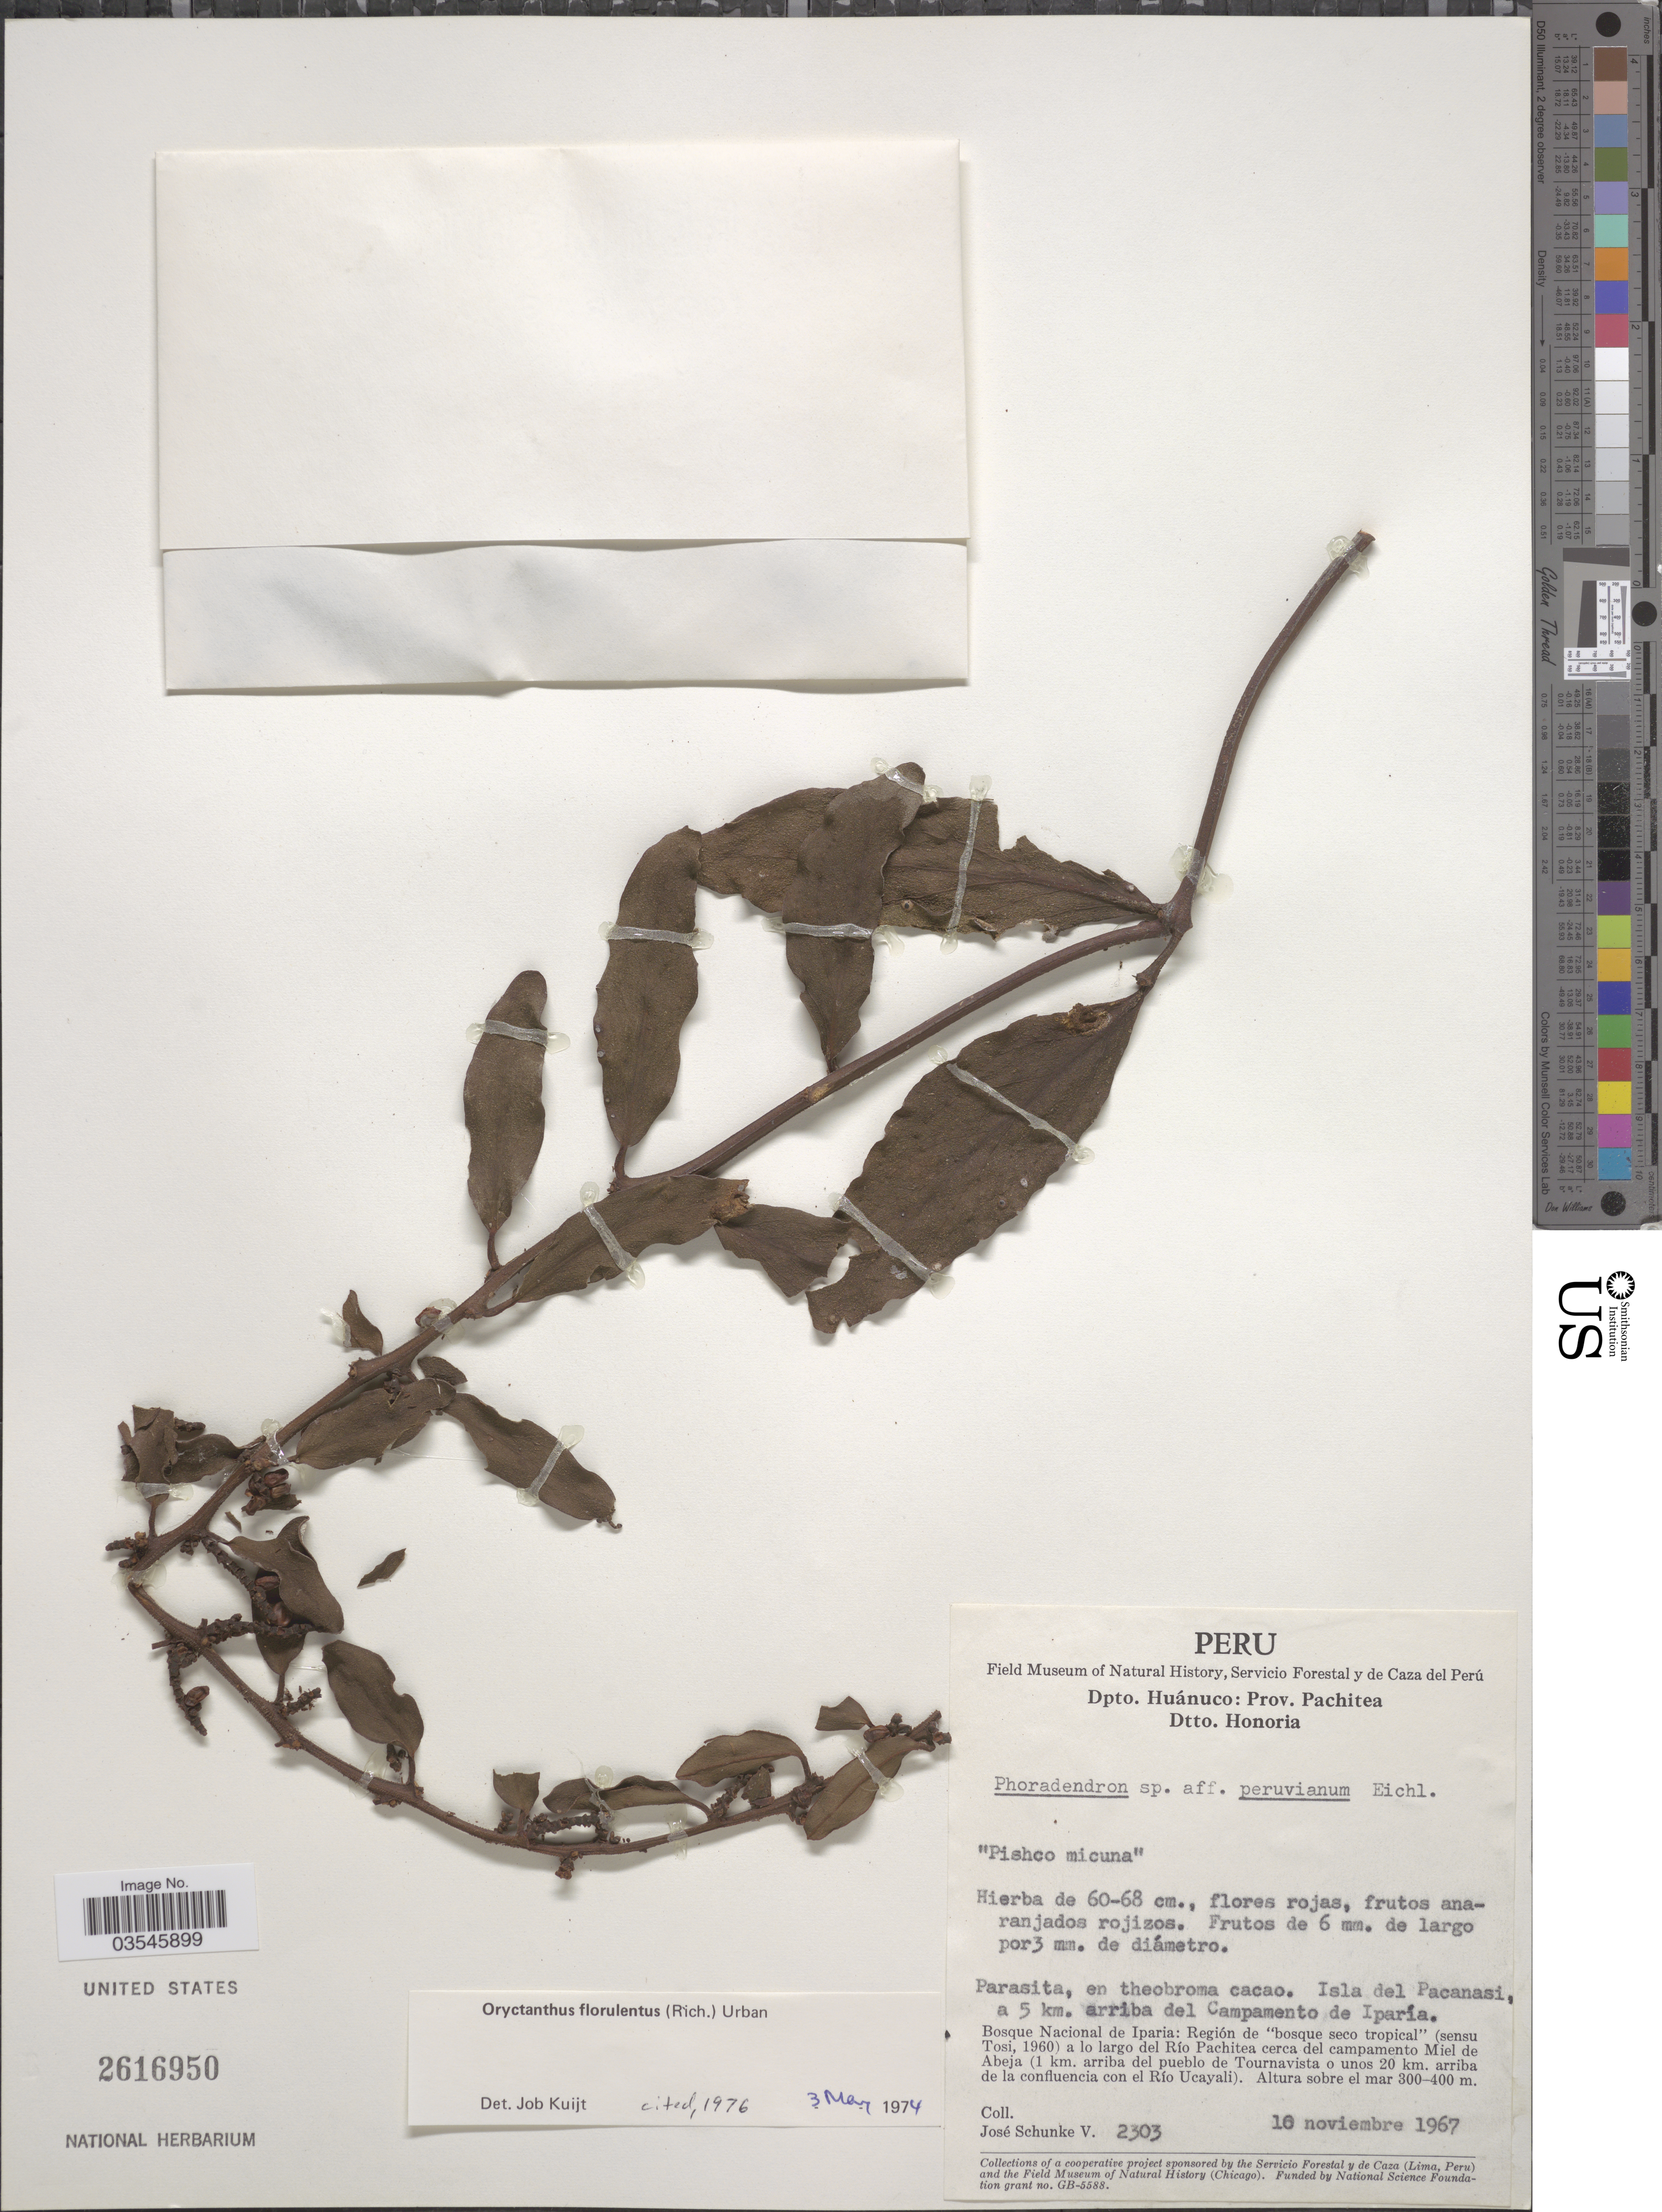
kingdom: Plantae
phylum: Tracheophyta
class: Magnoliopsida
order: Santalales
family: Loranthaceae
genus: Oryctanthus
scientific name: Oryctanthus florulentus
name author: (Rich.) Tiegh.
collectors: J. Schunke Vigo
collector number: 2303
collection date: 1967-11-10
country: Peru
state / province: Huánuco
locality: Dpto. Huánuco: Prov. Pachitea. Dtto. Honoria. Isla del Pacanasi, a 5 km. arriba del Campamento de Iparía. Bosque Nacional de Iparia: Región de "bosque seco tropical" a lo largo del Río Pachitea cerca del campamento Miel de Abeja (1 km. arriba del pueblo de Tournavista o unos 20 km. arriba de la confluencia con el Río Ucayali).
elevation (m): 300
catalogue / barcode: US 2616950